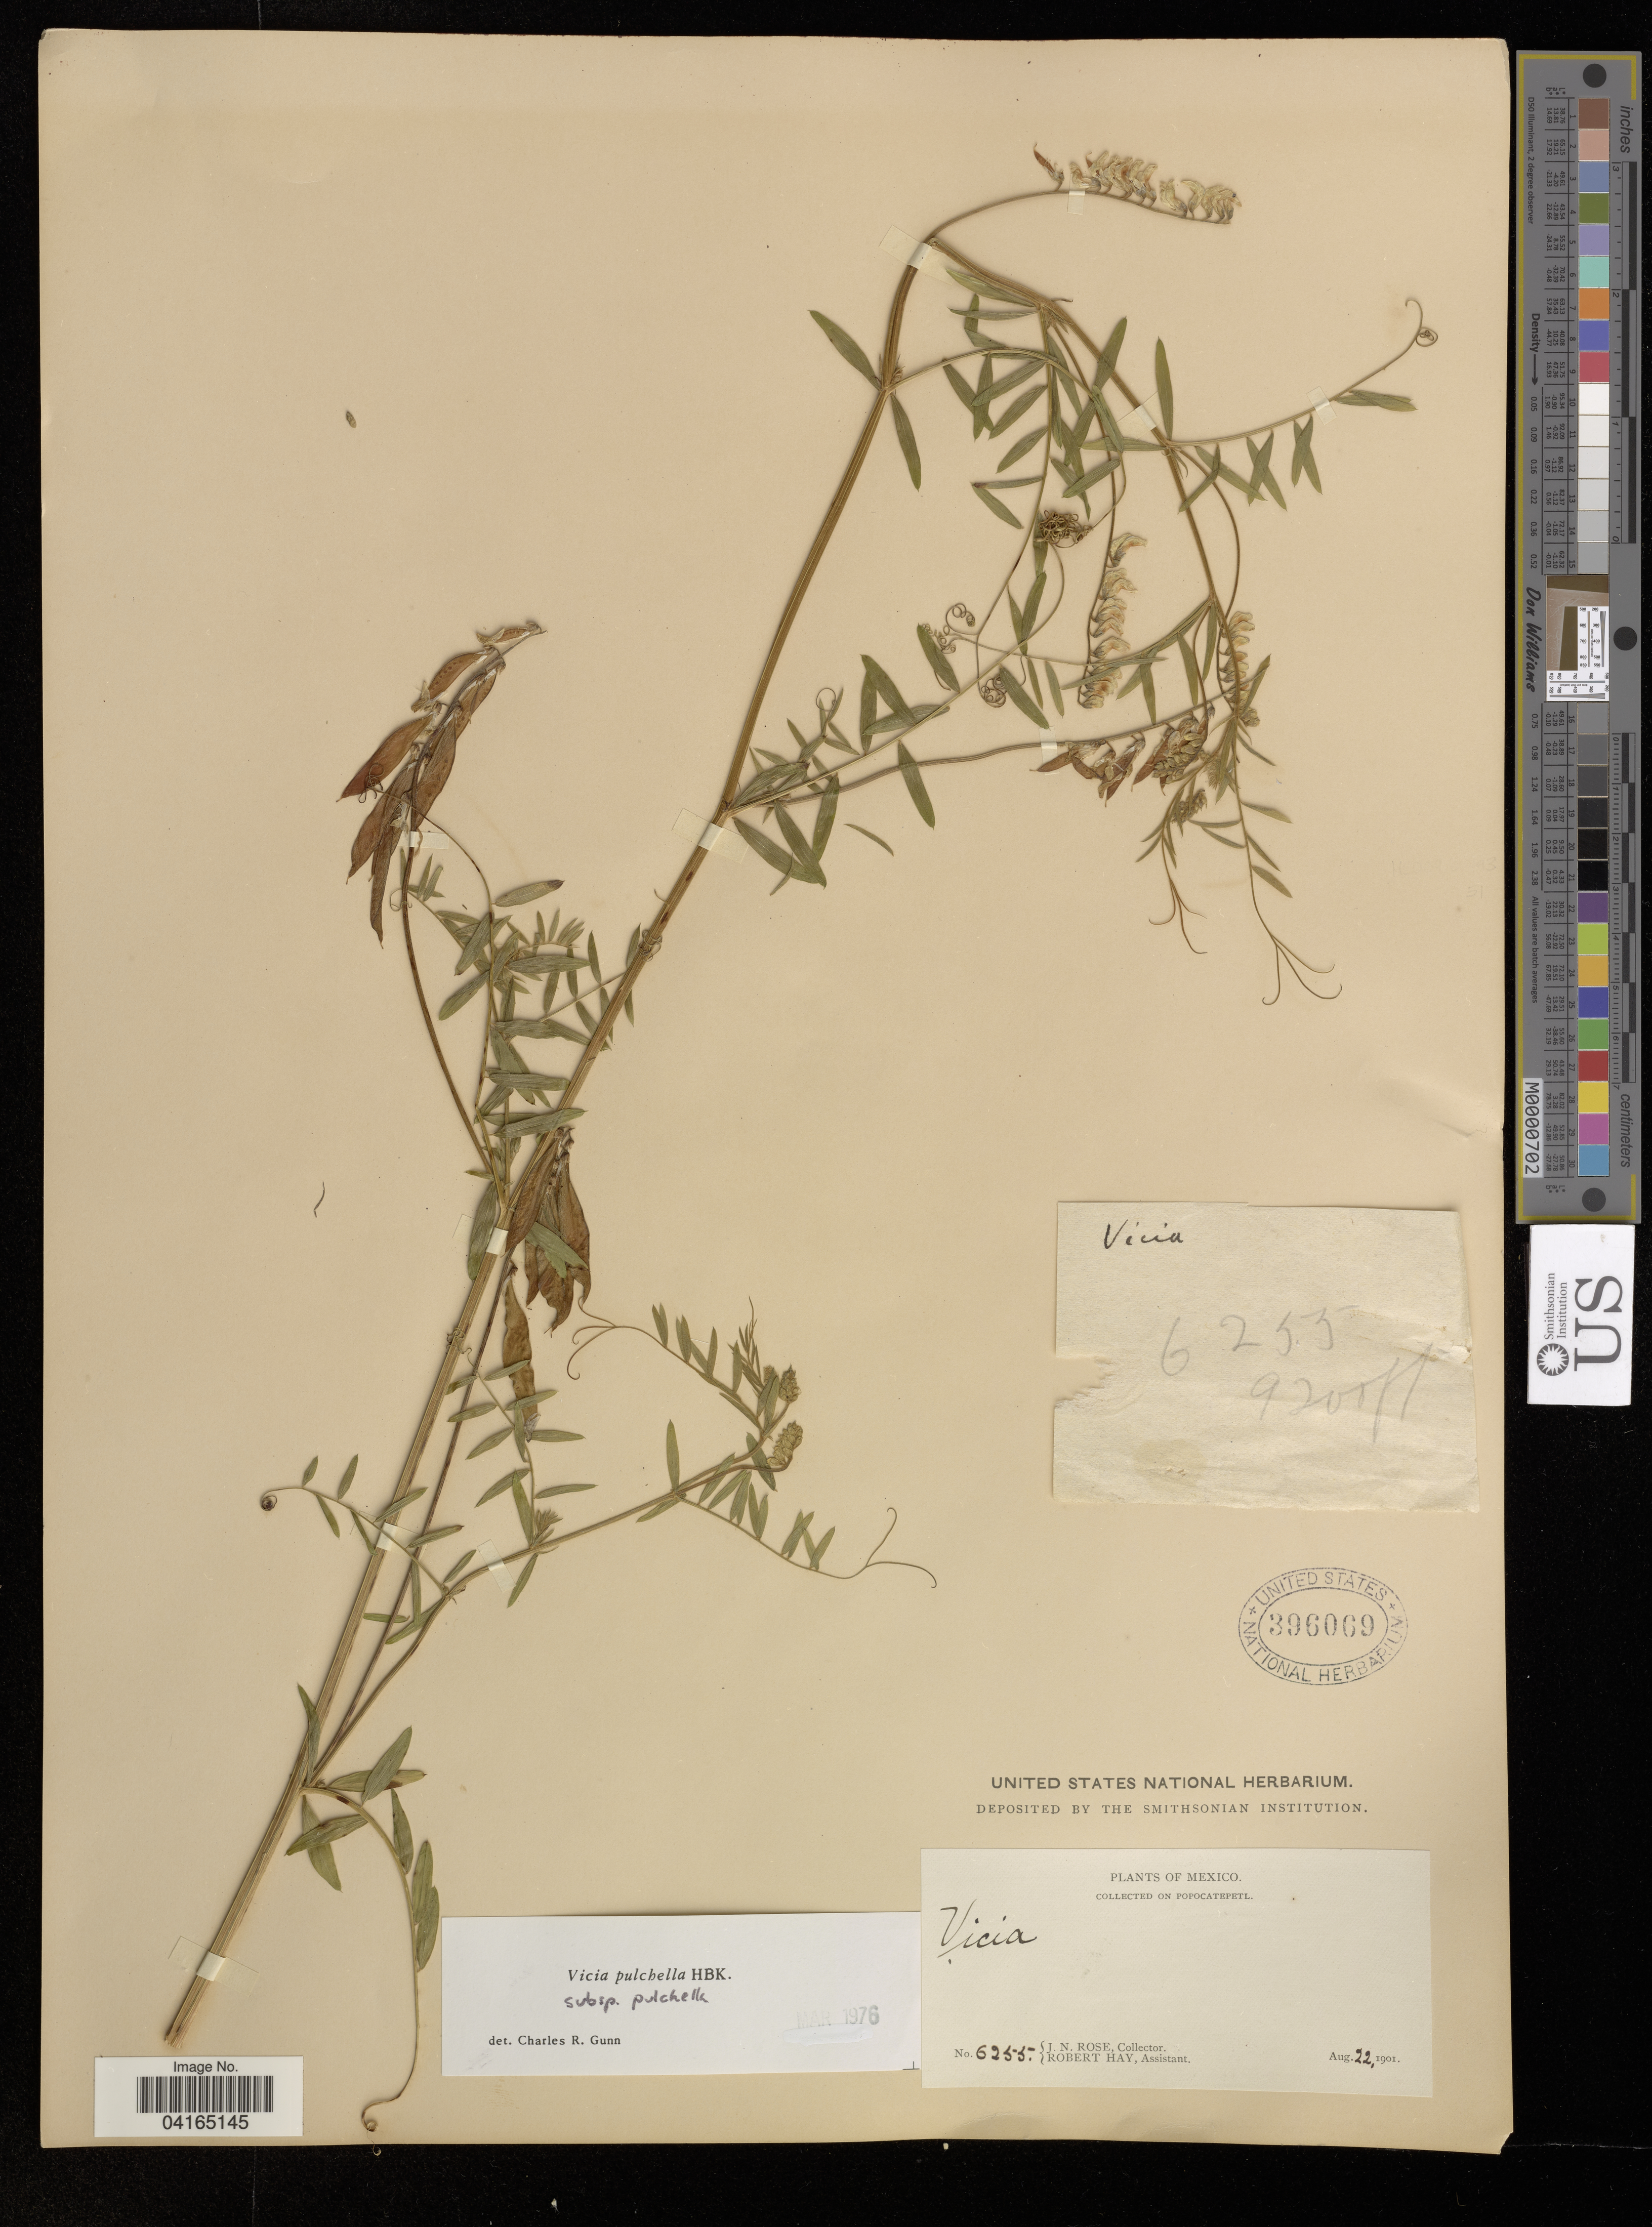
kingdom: Plantae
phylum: Tracheophyta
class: Magnoliopsida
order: Fabales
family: Fabaceae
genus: Vicia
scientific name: Vicia pulchella subsp. pulchella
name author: Kunth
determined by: Hechenleitner, Paulina, RBG Edinburgh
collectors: J. V. Rose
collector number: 6255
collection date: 1901-08-22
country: Mexico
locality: Collected on Popocatepetl.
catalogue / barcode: US 396069